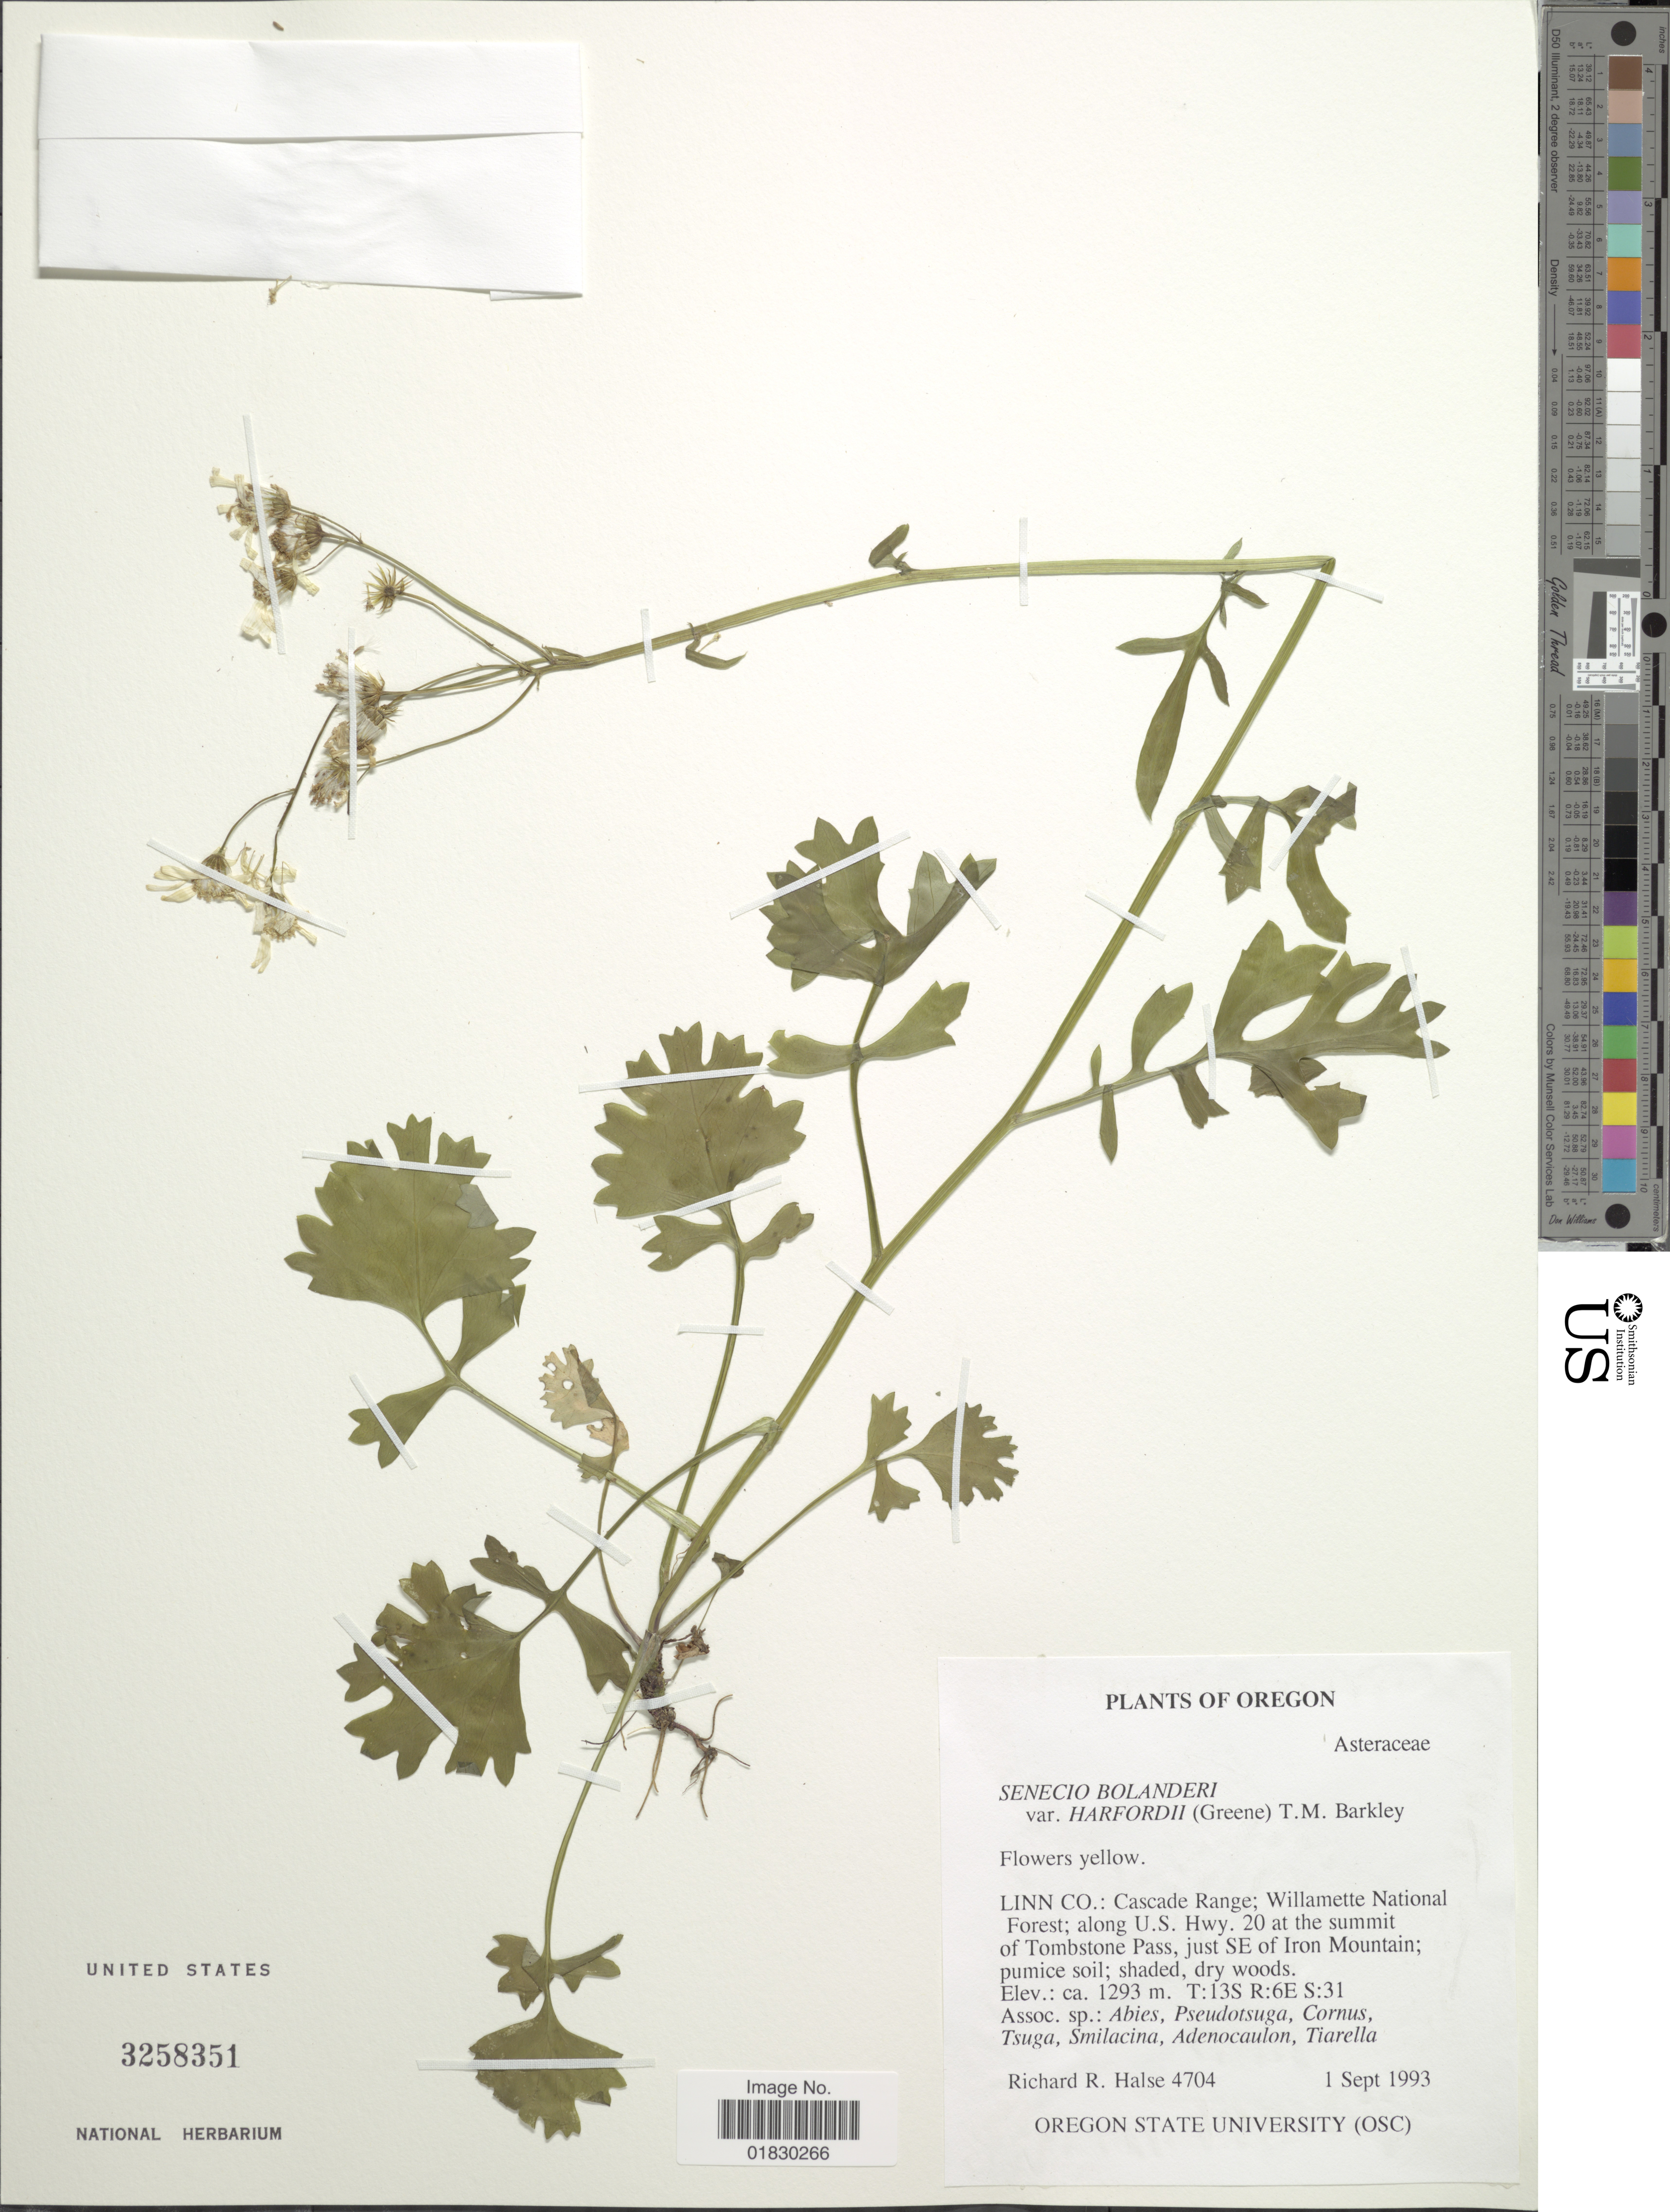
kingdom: Plantae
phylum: Tracheophyta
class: Magnoliopsida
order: Asterales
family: Asteraceae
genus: Packera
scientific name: Packera bolanderi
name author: (A. Gray) W.A. Weber & Á. Löve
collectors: R. Halse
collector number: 4704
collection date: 1993-09-01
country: United States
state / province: Oregon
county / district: Linn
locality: Linn Co.: Cascade Range; Willamette National Forest, along U. S. Hwy. 20 at the summit of Tombstone Pass, just SE of Iron Mountainp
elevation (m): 1293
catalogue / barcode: US 3258351